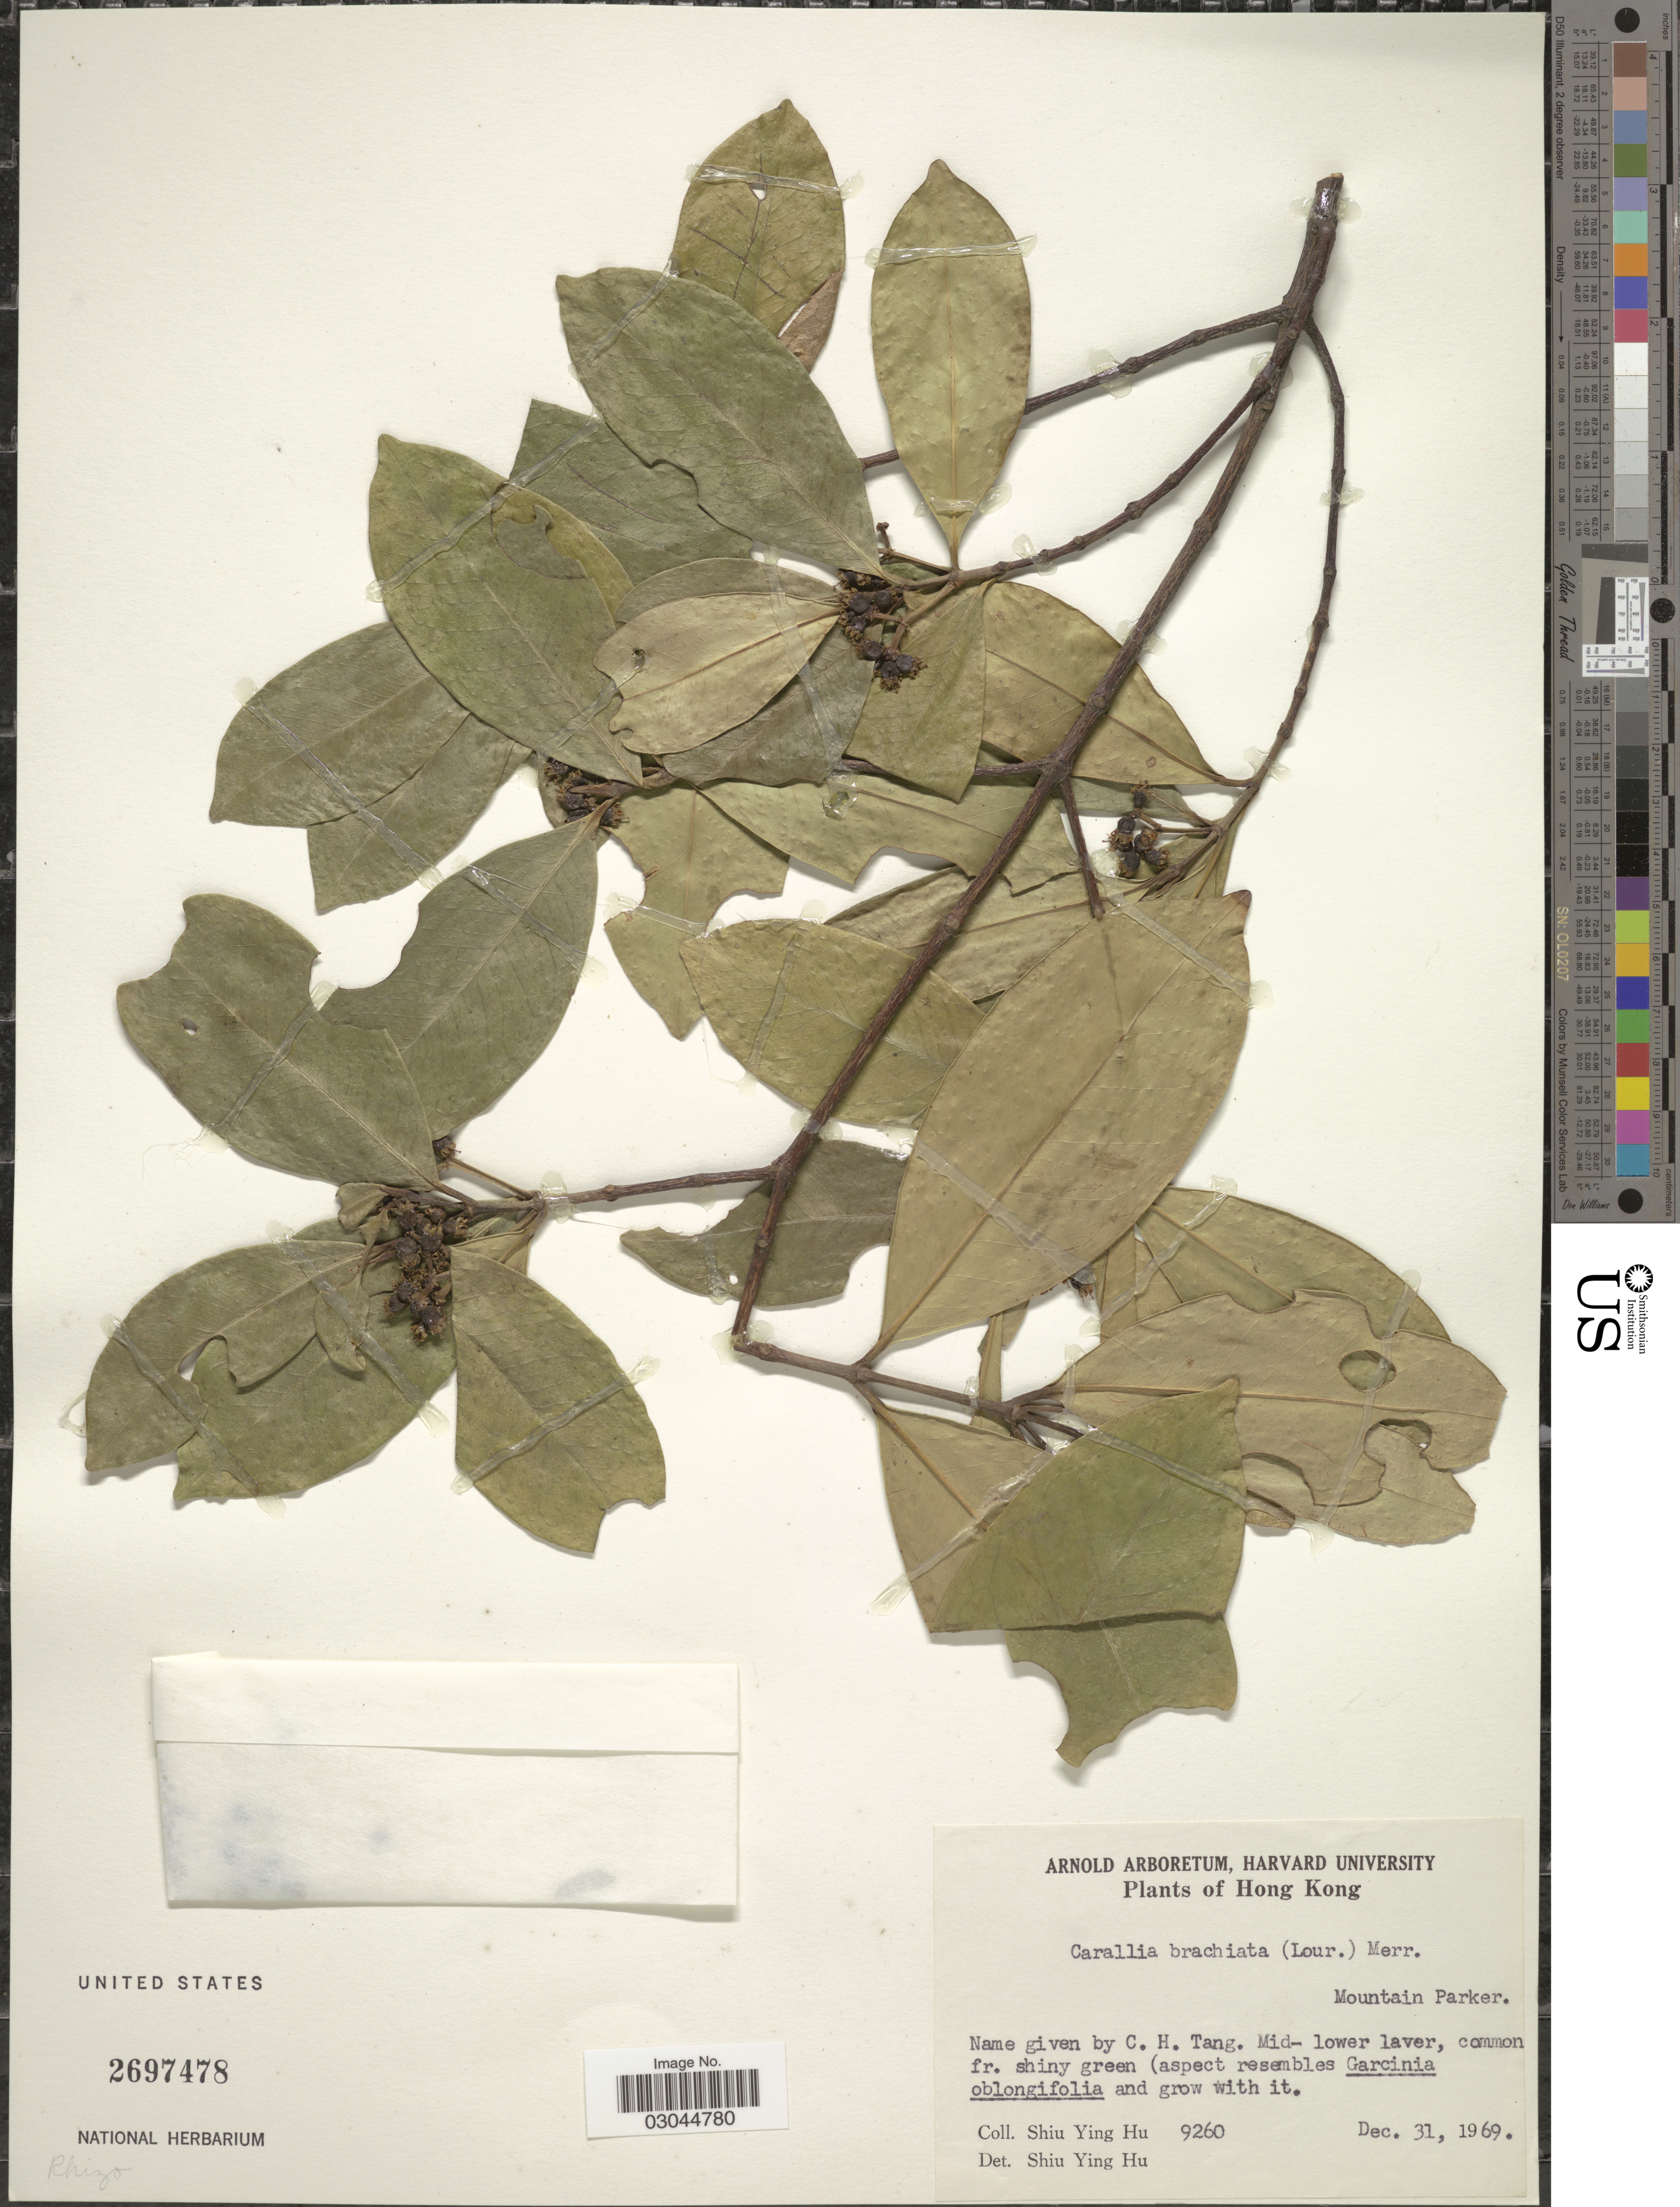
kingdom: Plantae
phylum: Tracheophyta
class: Magnoliopsida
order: Malpighiales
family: Rhizophoraceae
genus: Carallia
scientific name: Carallia brachiata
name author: (Lour.) Merr.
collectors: S. Y. Hu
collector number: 9260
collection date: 1969-12-31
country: China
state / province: Hong Kong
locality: Mountain Parker.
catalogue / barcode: US 2697478